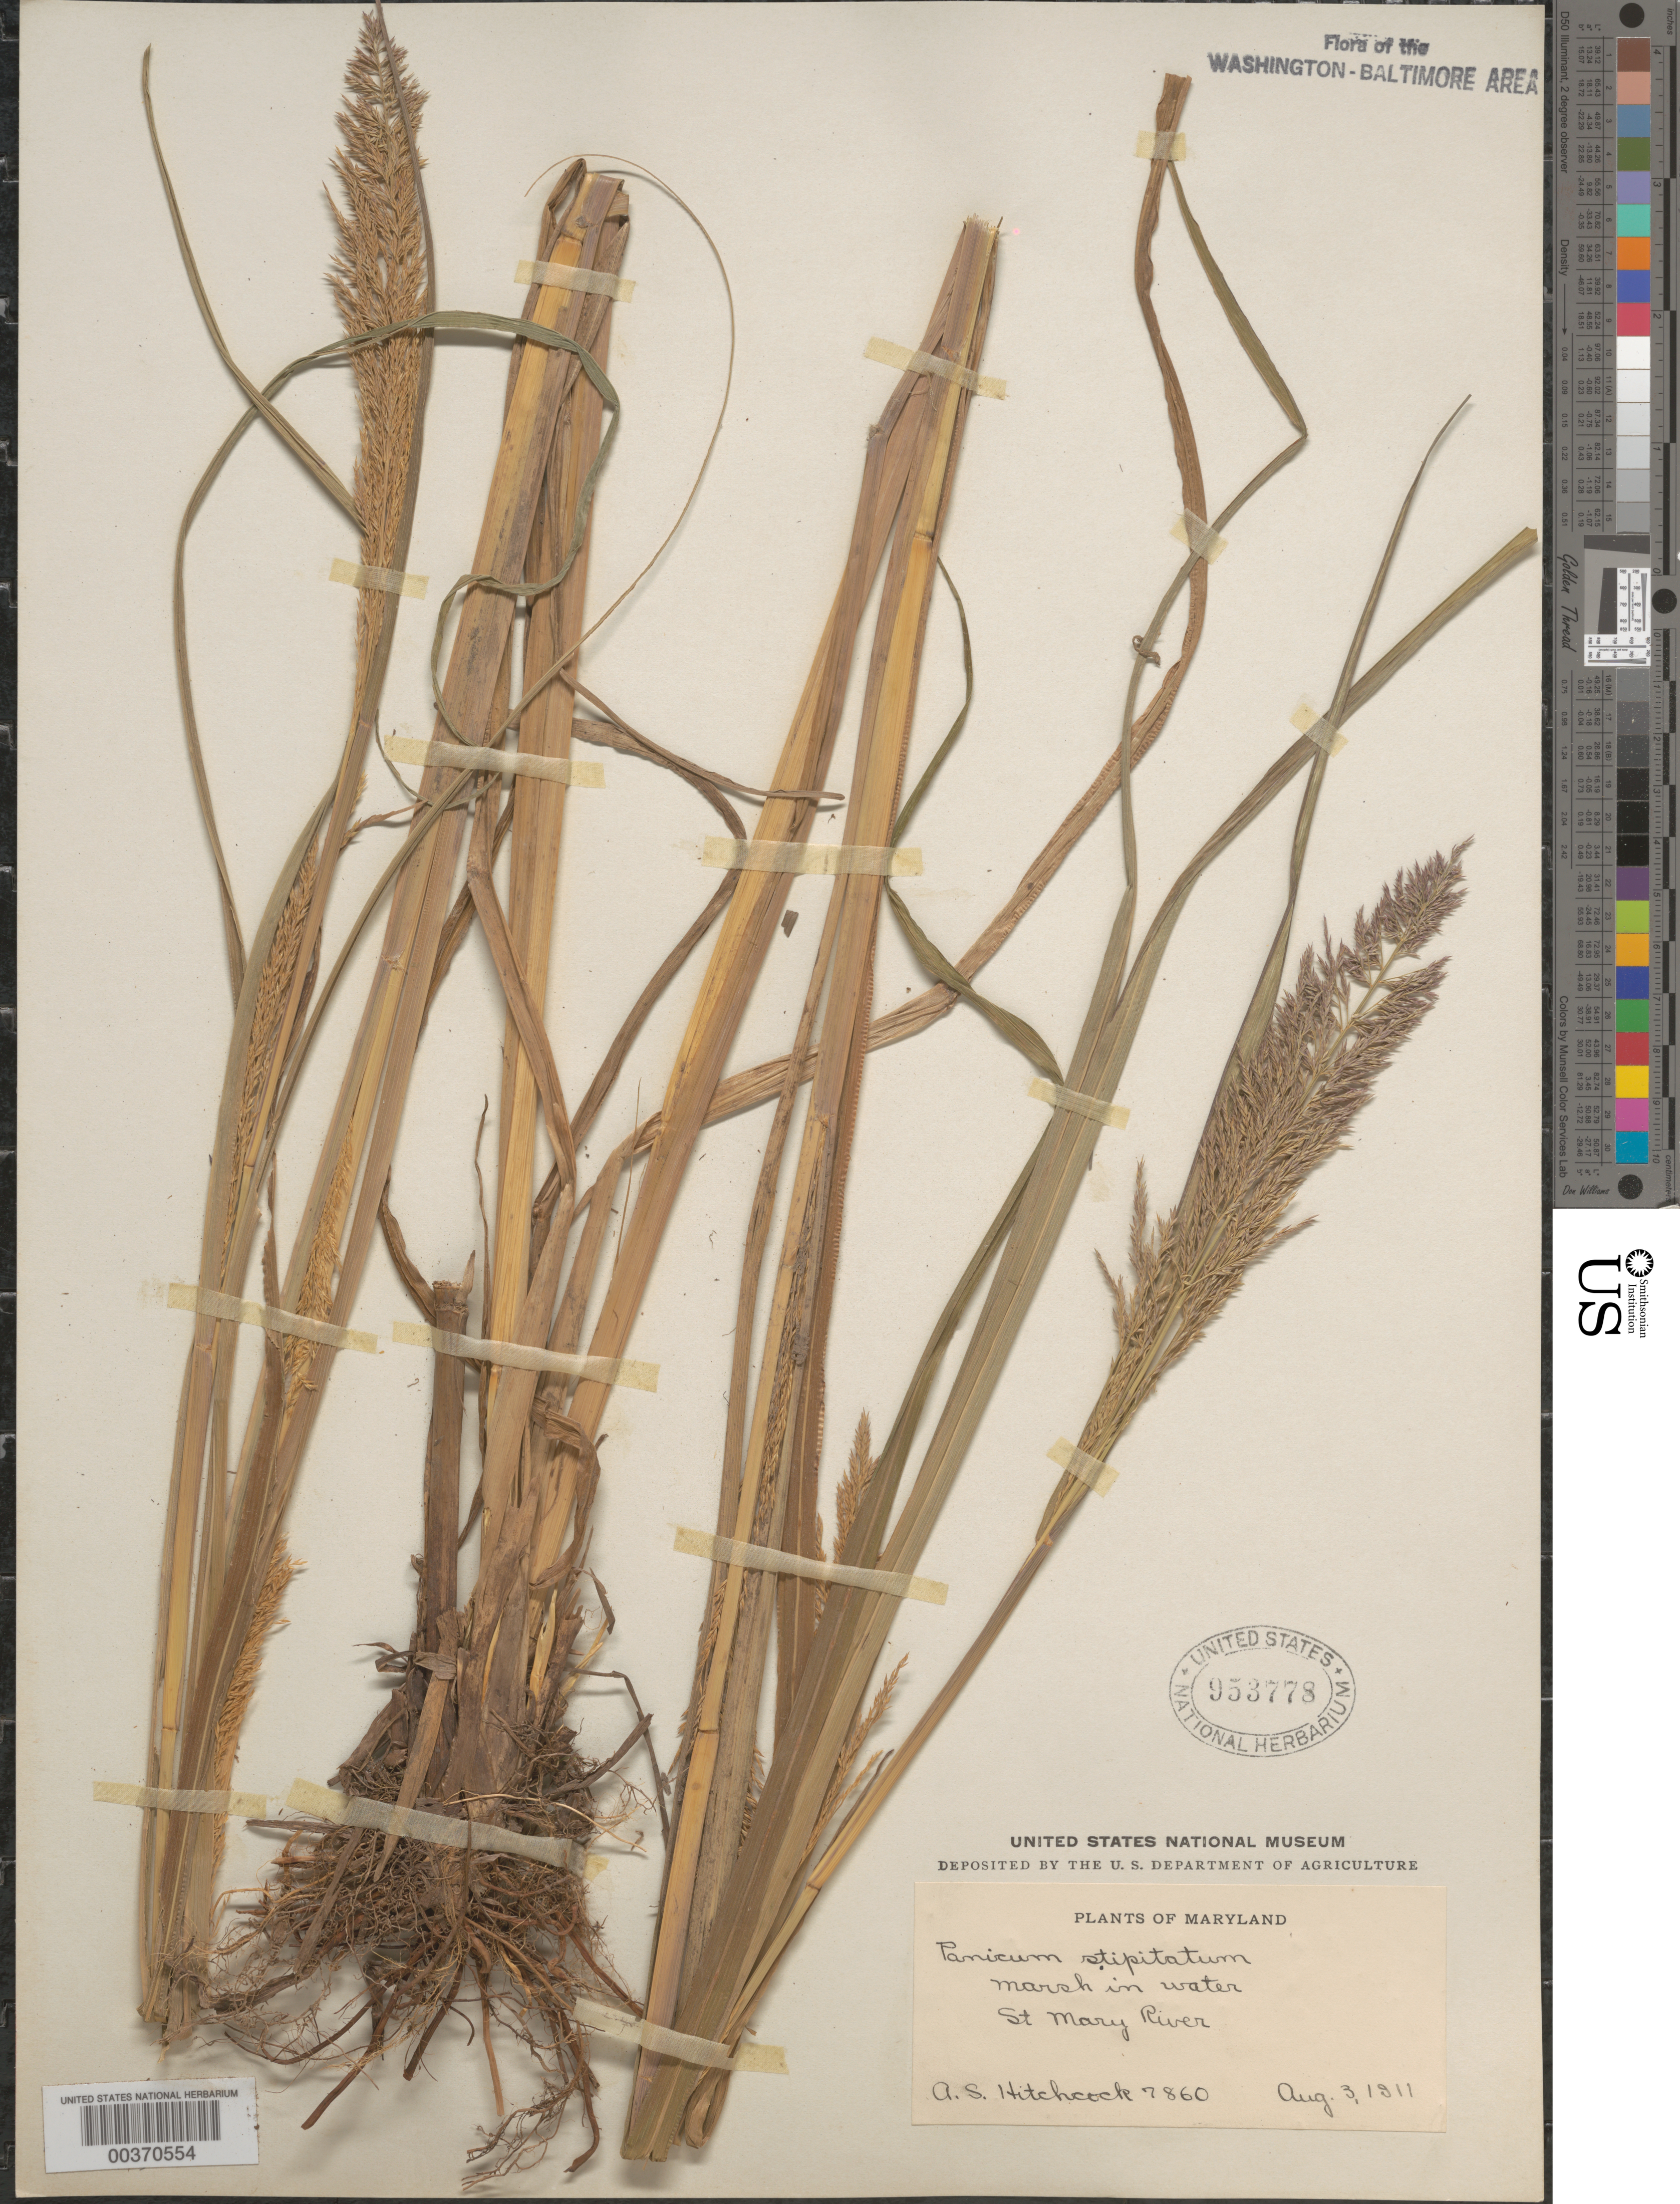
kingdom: Plantae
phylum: Tracheophyta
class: Liliopsida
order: Poales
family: Poaceae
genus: Coleataenia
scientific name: Coleataenia rigidula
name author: (Bosc ex Nees) LeBlond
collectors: A. S. Hitchcock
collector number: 7860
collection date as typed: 03 Aug 1911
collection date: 1911-08-03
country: United States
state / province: Maryland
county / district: St. Mary's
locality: St Mary River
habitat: Marsh in water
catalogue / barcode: US 953778